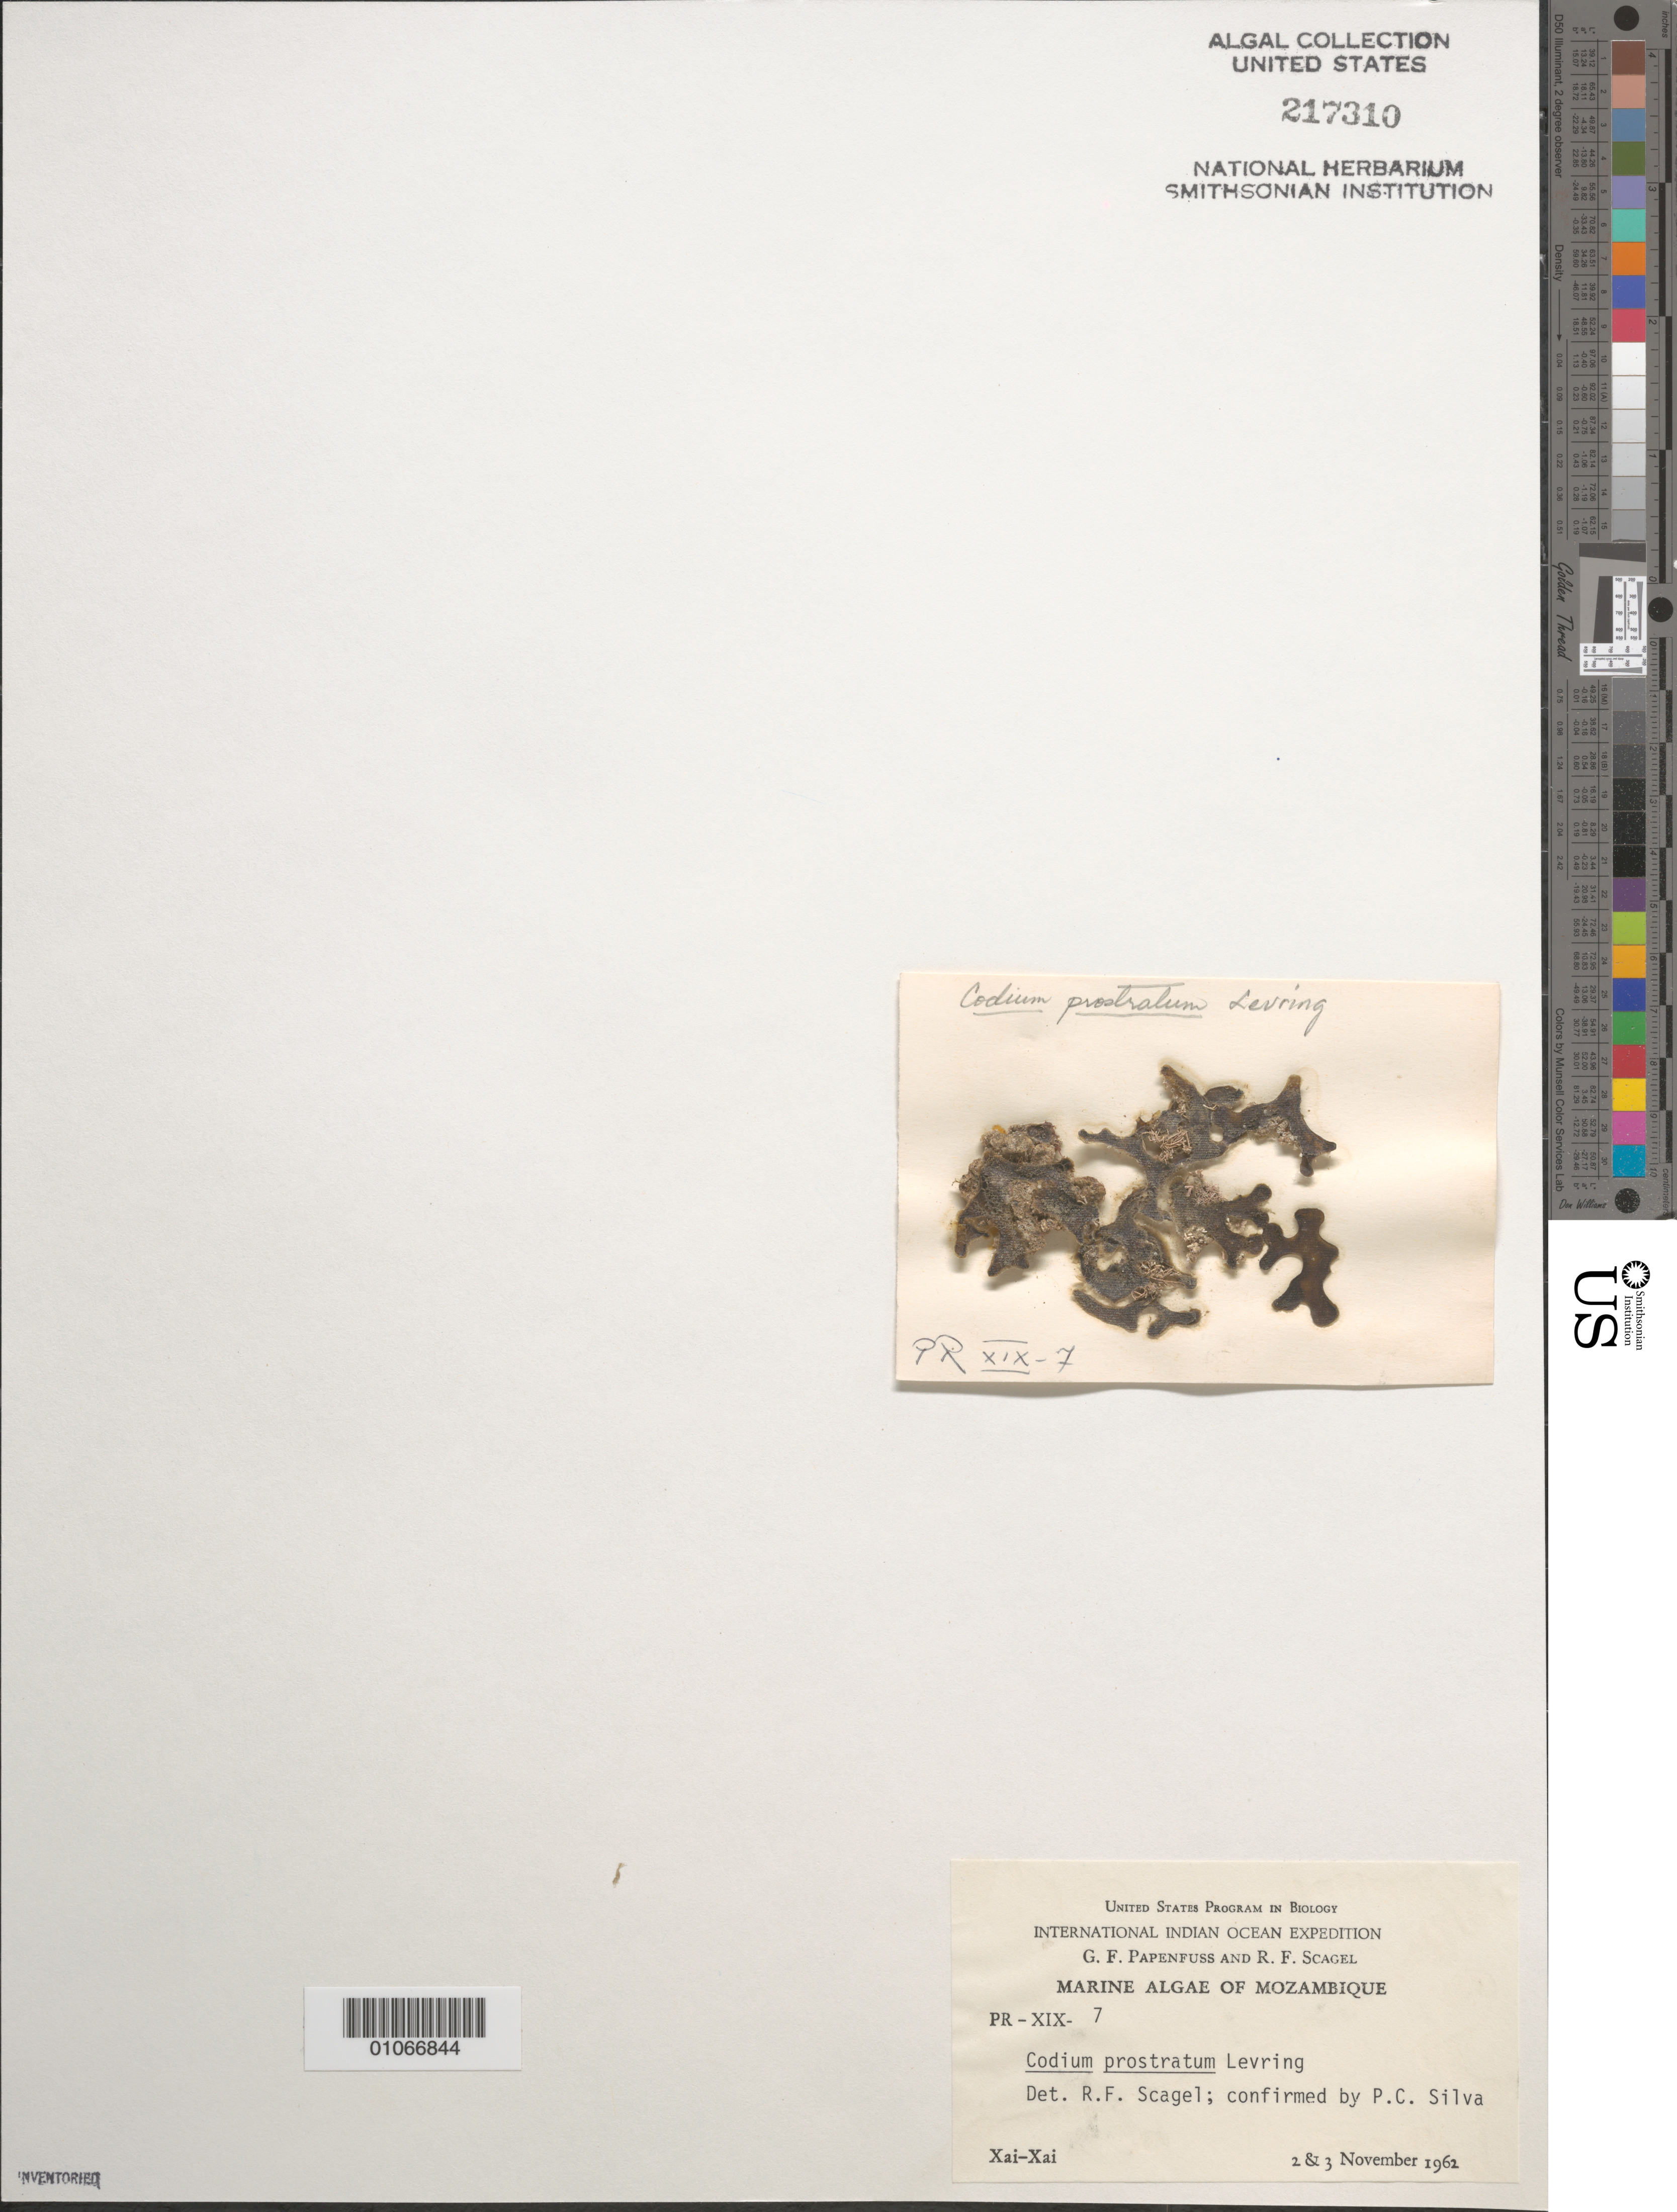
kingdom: Plantae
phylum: Chlorophyta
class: Ulvophyceae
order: Bryopsidales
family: Codiaceae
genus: Codium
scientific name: Codium prostratum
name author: Levring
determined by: Scagel, R. F.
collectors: G. Papenfuss & R. F. Scagel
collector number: PR-XIX-7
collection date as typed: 02 Nov 1962 and 03 Nov 1962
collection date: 1962-11-02,1962-11-03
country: Mozambique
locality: Xai-Xai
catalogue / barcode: US 217310